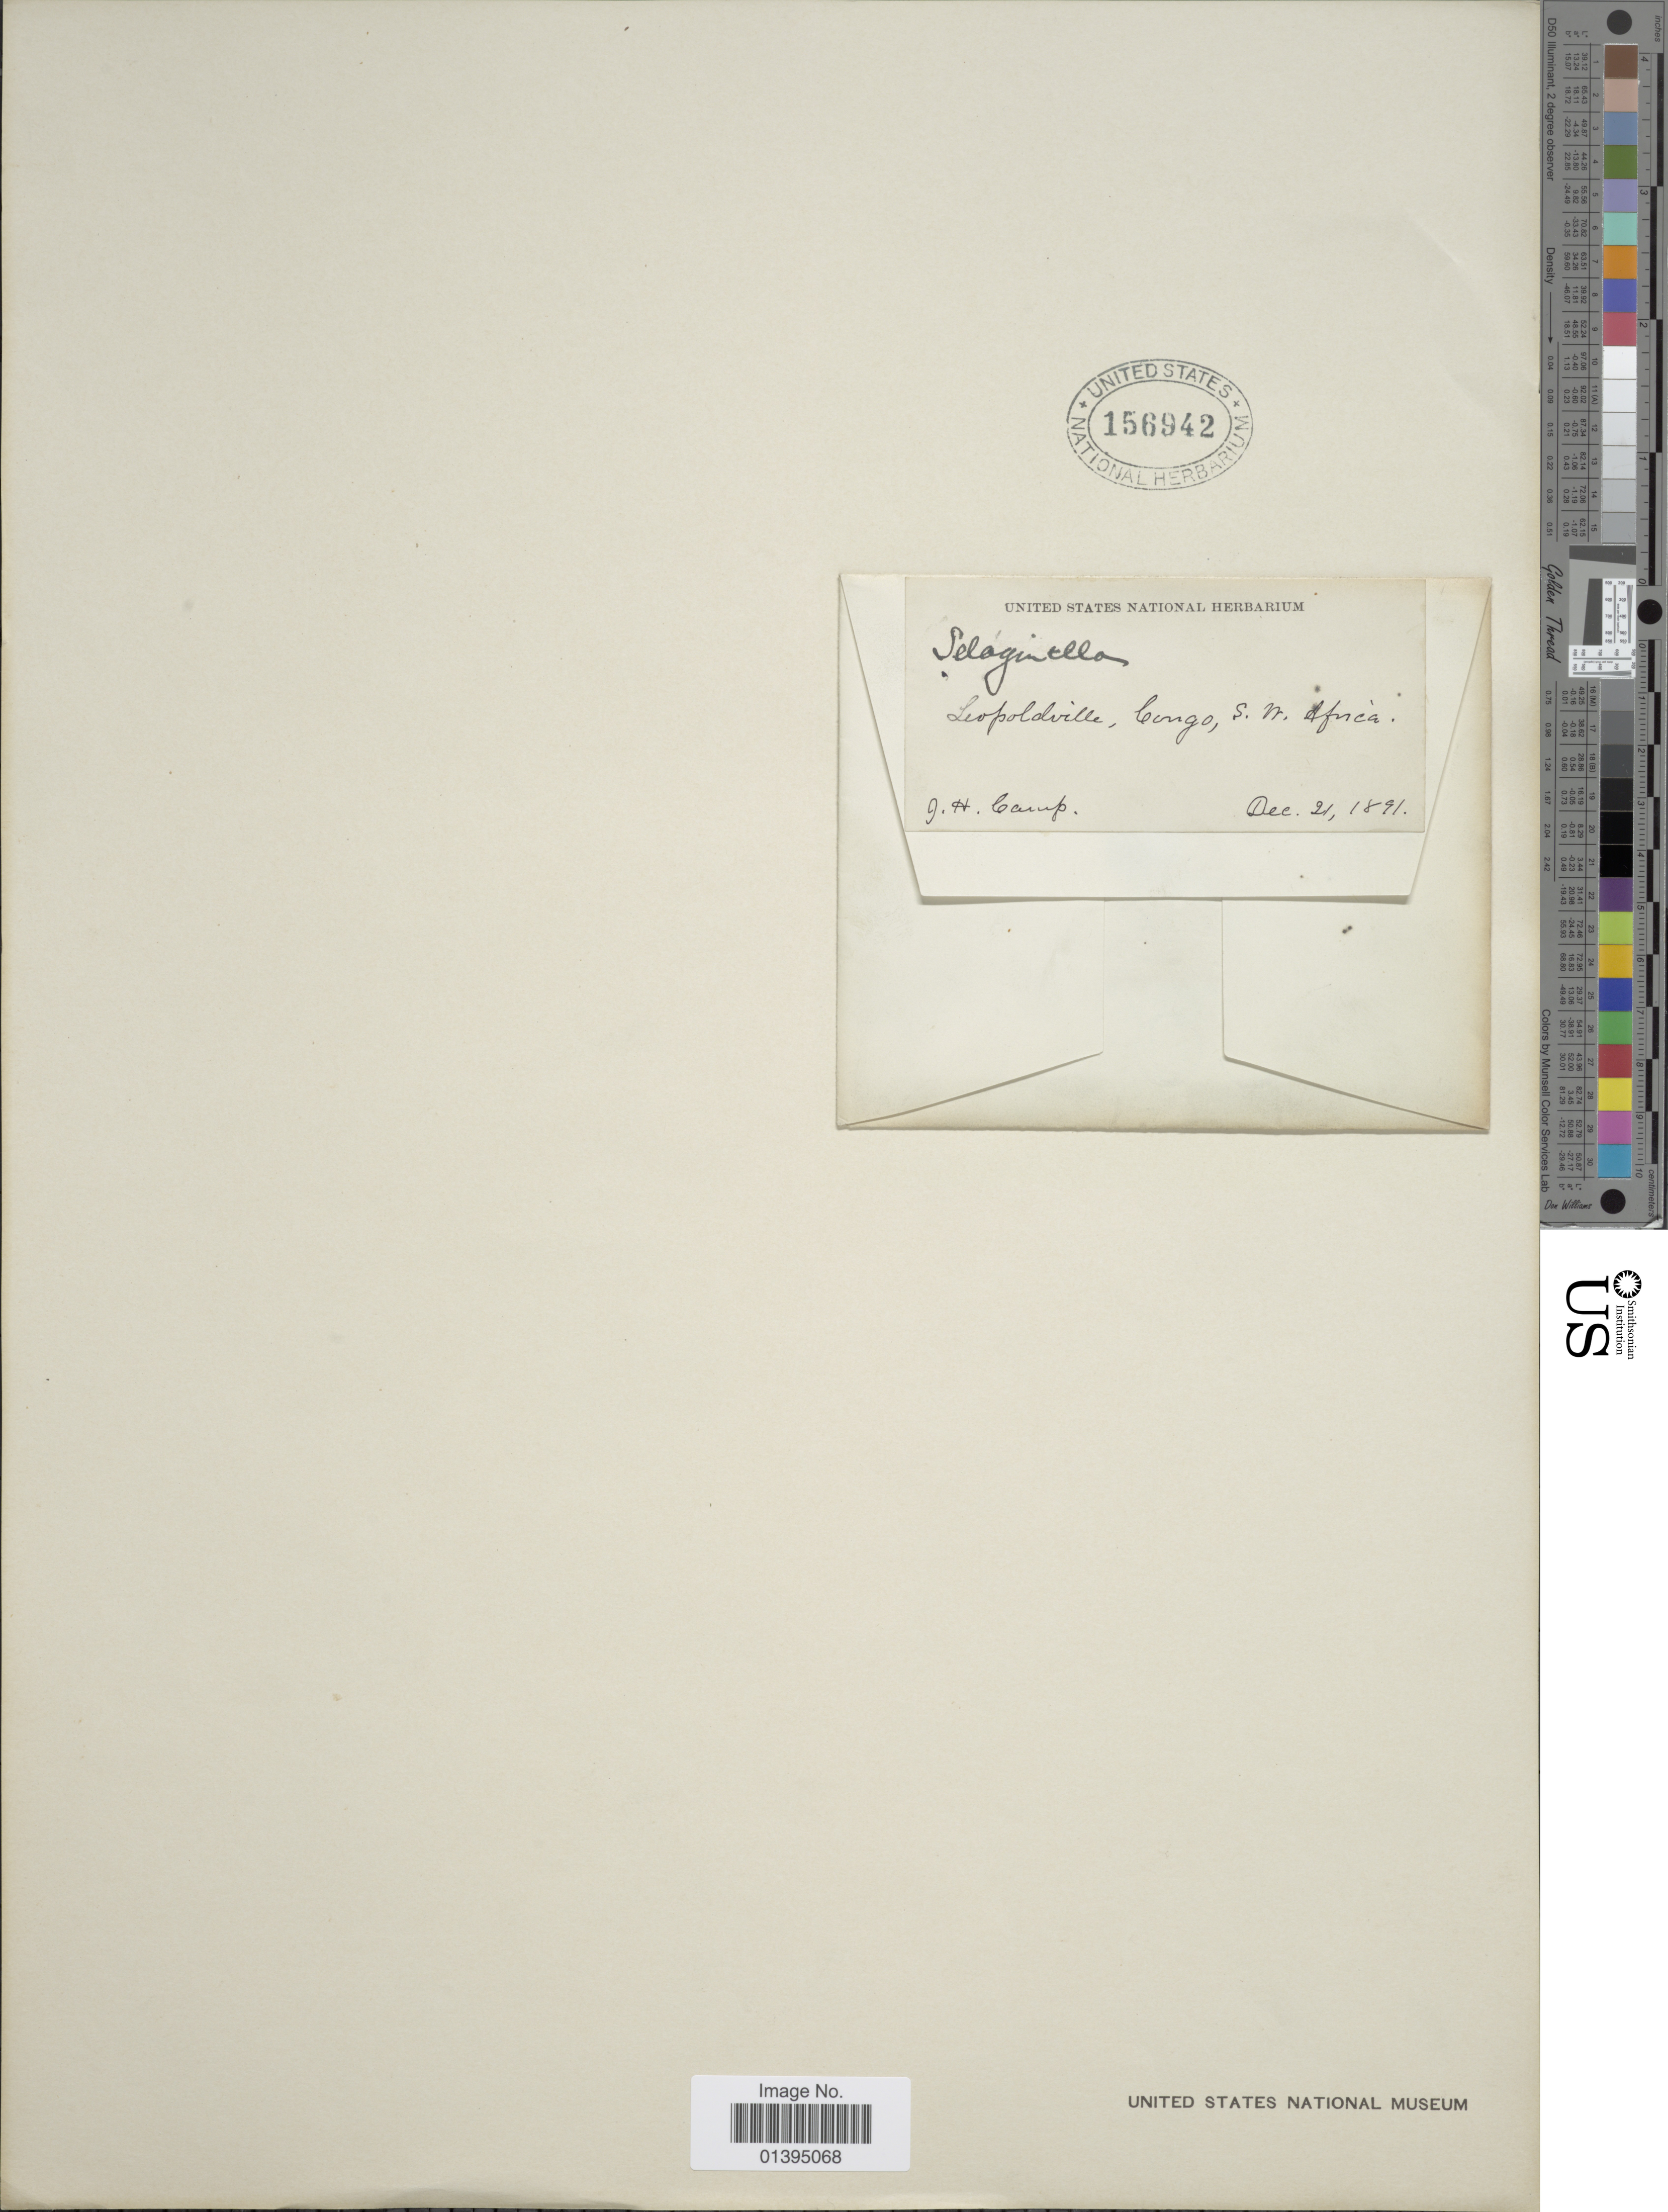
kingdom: Plantae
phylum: Tracheophyta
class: Lycopodiopsida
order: Selaginellales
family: Selaginellaceae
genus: Selaginella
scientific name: Selaginella sp.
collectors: J. Camp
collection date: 1891-12-21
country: Congo, Democratic Republic of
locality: Leopoldville, Congo, S.W. Africa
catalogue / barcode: US 156942